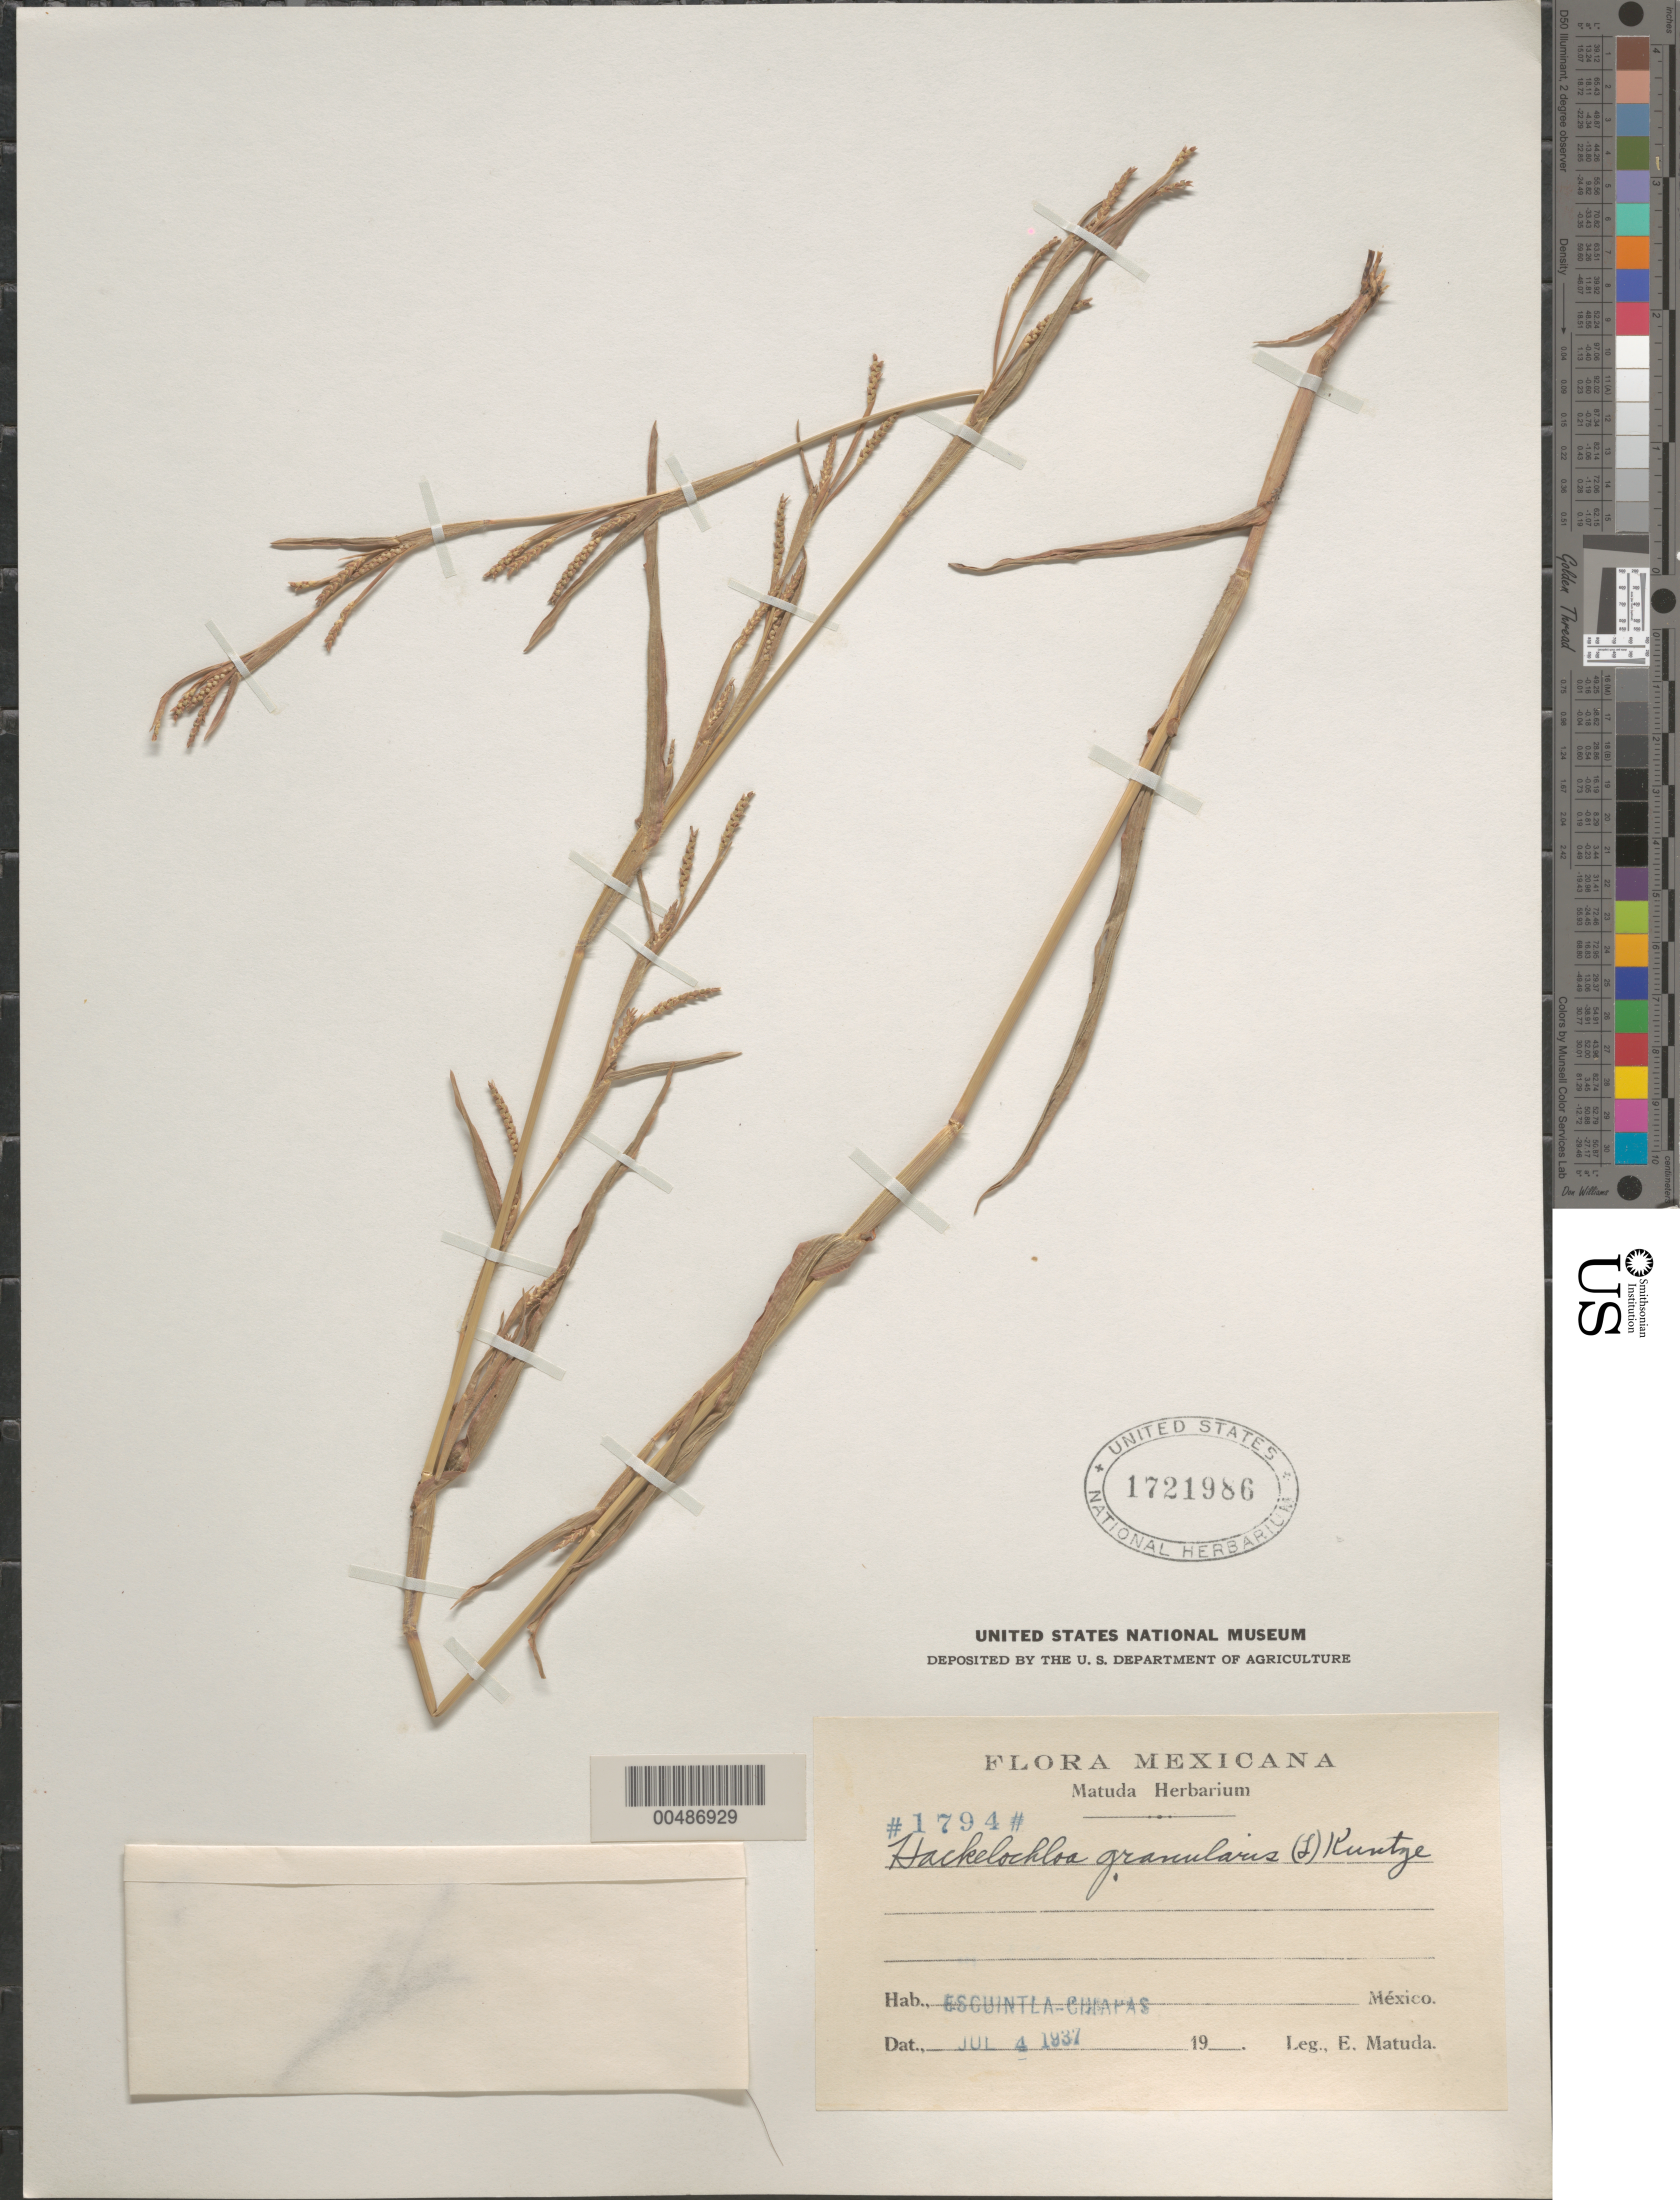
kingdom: Plantae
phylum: Tracheophyta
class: Liliopsida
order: Poales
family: Poaceae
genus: Hackelochloa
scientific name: Hackelochloa granularis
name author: (L.) Kuntze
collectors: E. Matuda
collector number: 1794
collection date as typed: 4 Jul 1937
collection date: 1937-07-04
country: Mexico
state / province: Chiapas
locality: Escuintla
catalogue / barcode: US 1721986